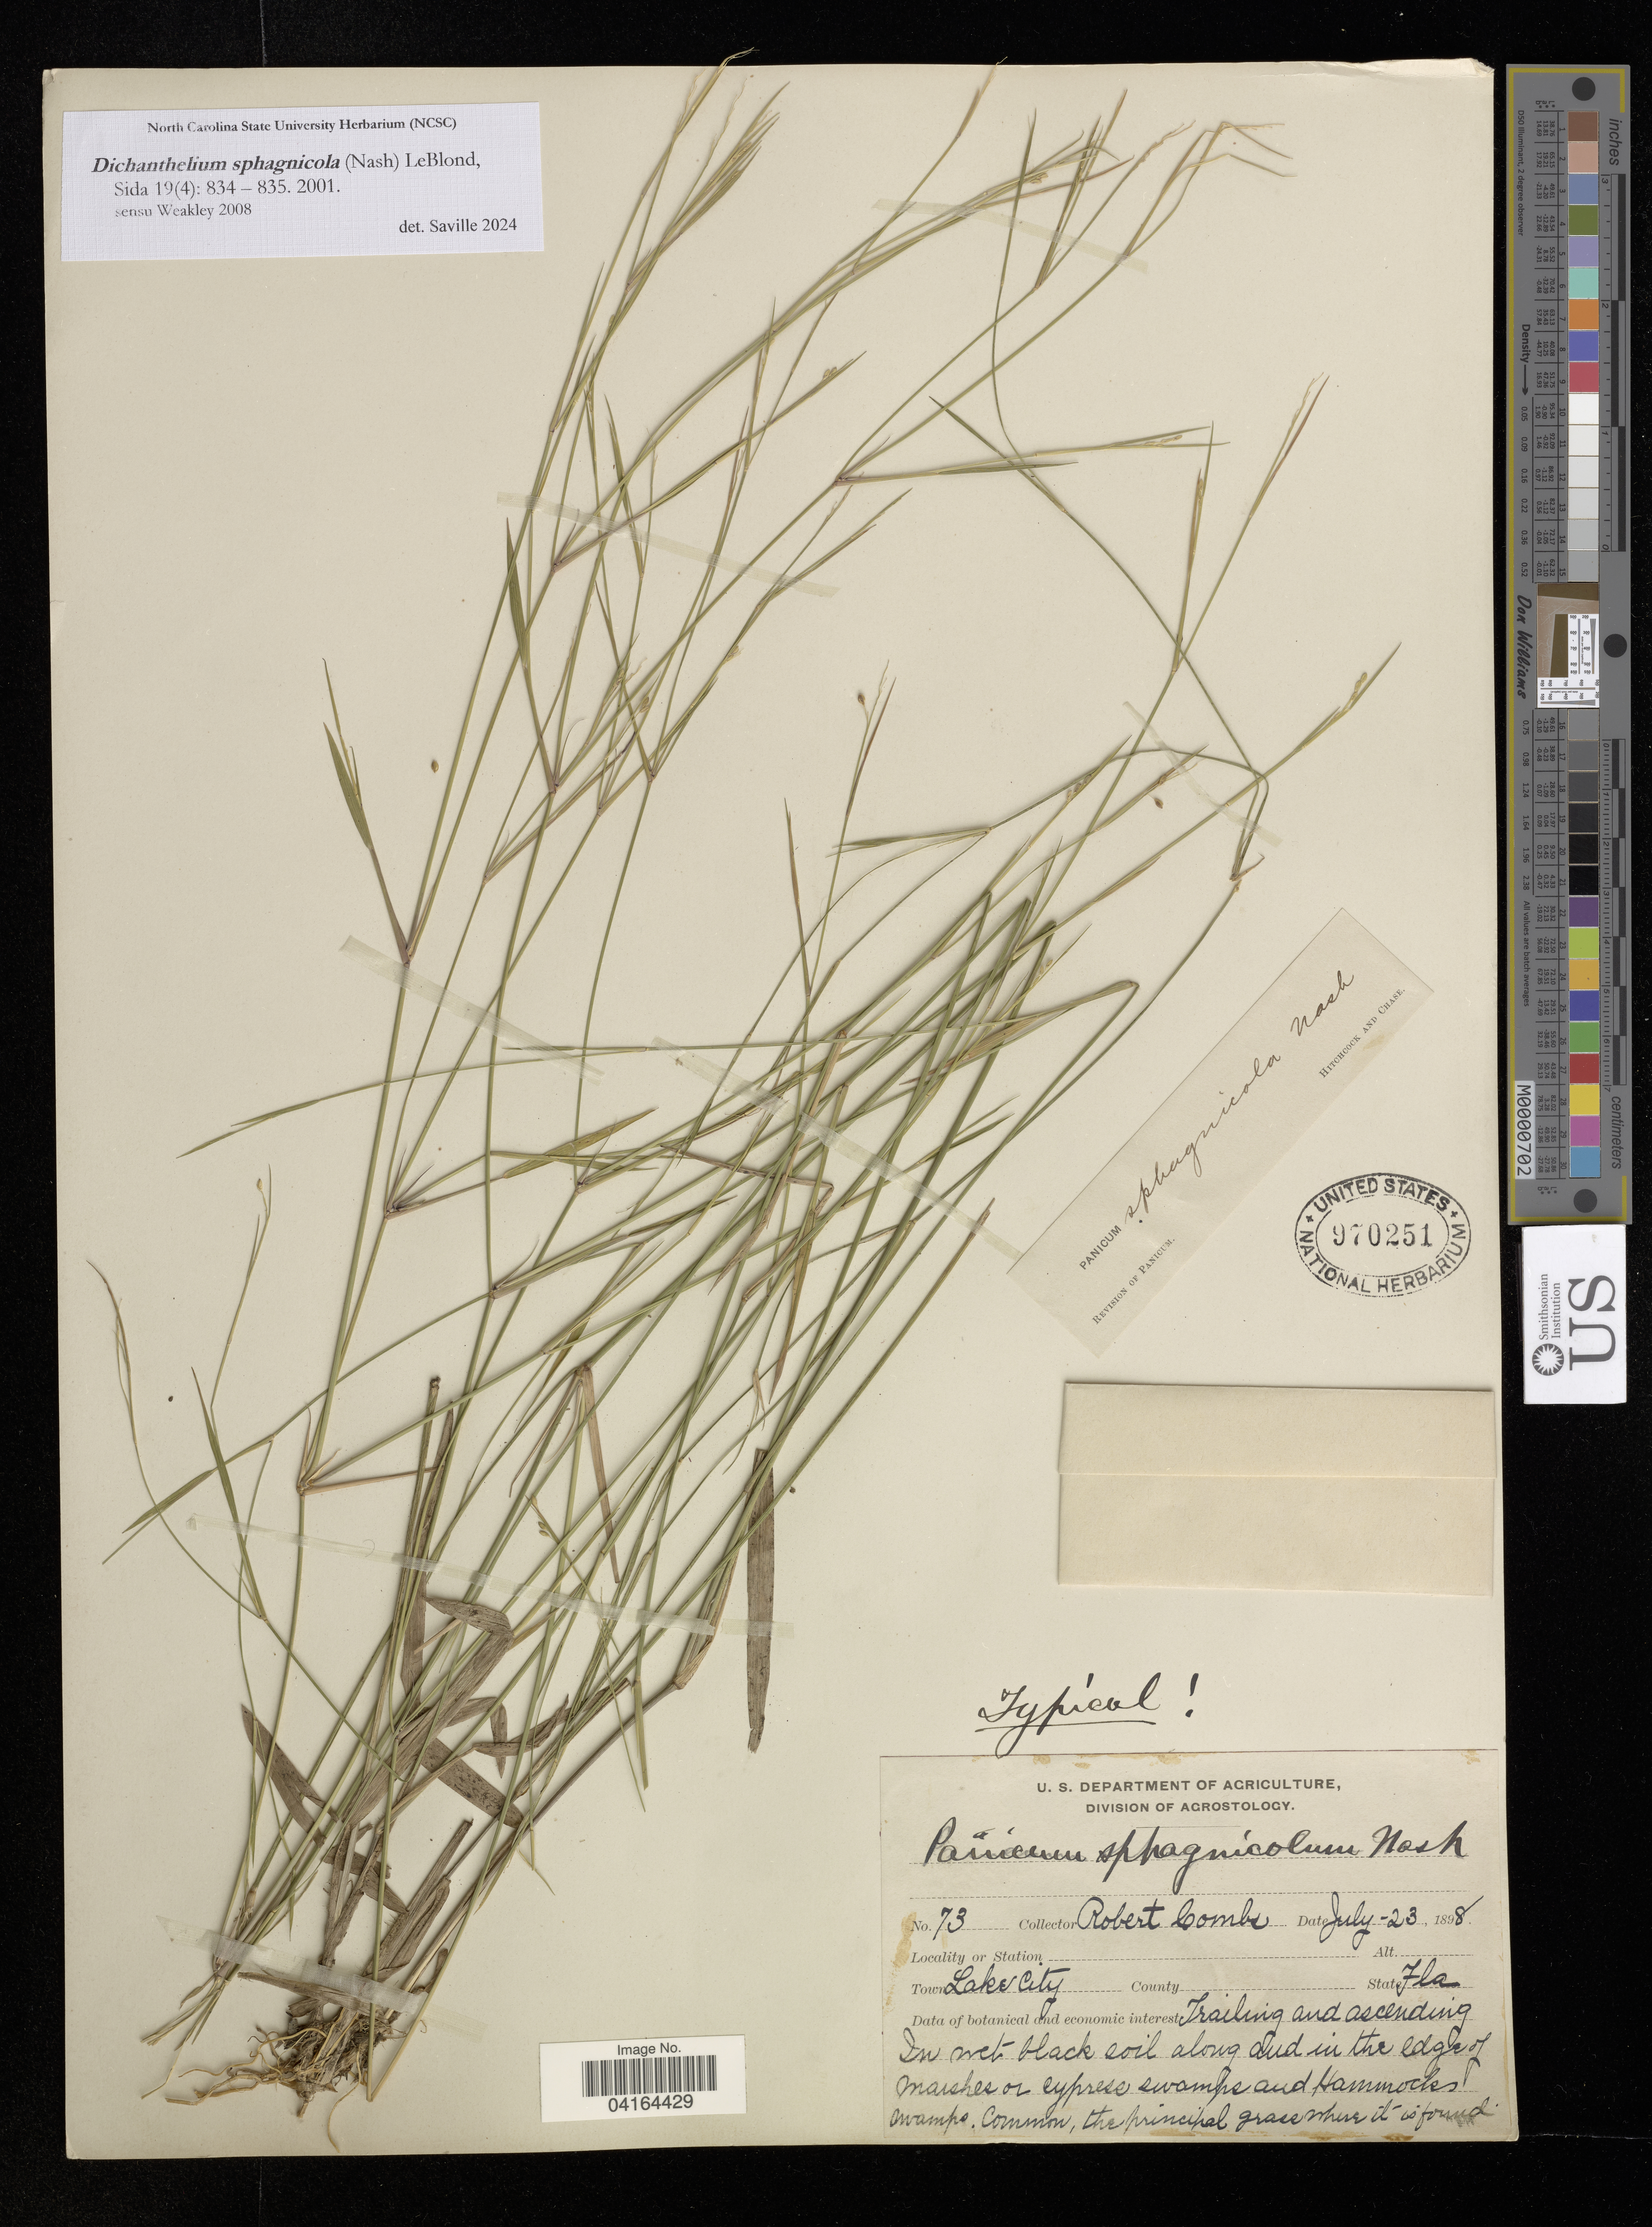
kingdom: Plantae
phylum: Tracheophyta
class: Liliopsida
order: Poales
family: Poaceae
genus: Dichanthelium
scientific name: Dichanthelium sphagnicola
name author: (Nash) LeBlond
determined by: Saville, A. C., (NCSC), North Carolina State University (UNITED STATES)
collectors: R. Combs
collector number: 73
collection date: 1898-07-23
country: United States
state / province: Florida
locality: Town Lake City.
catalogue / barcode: US 970251